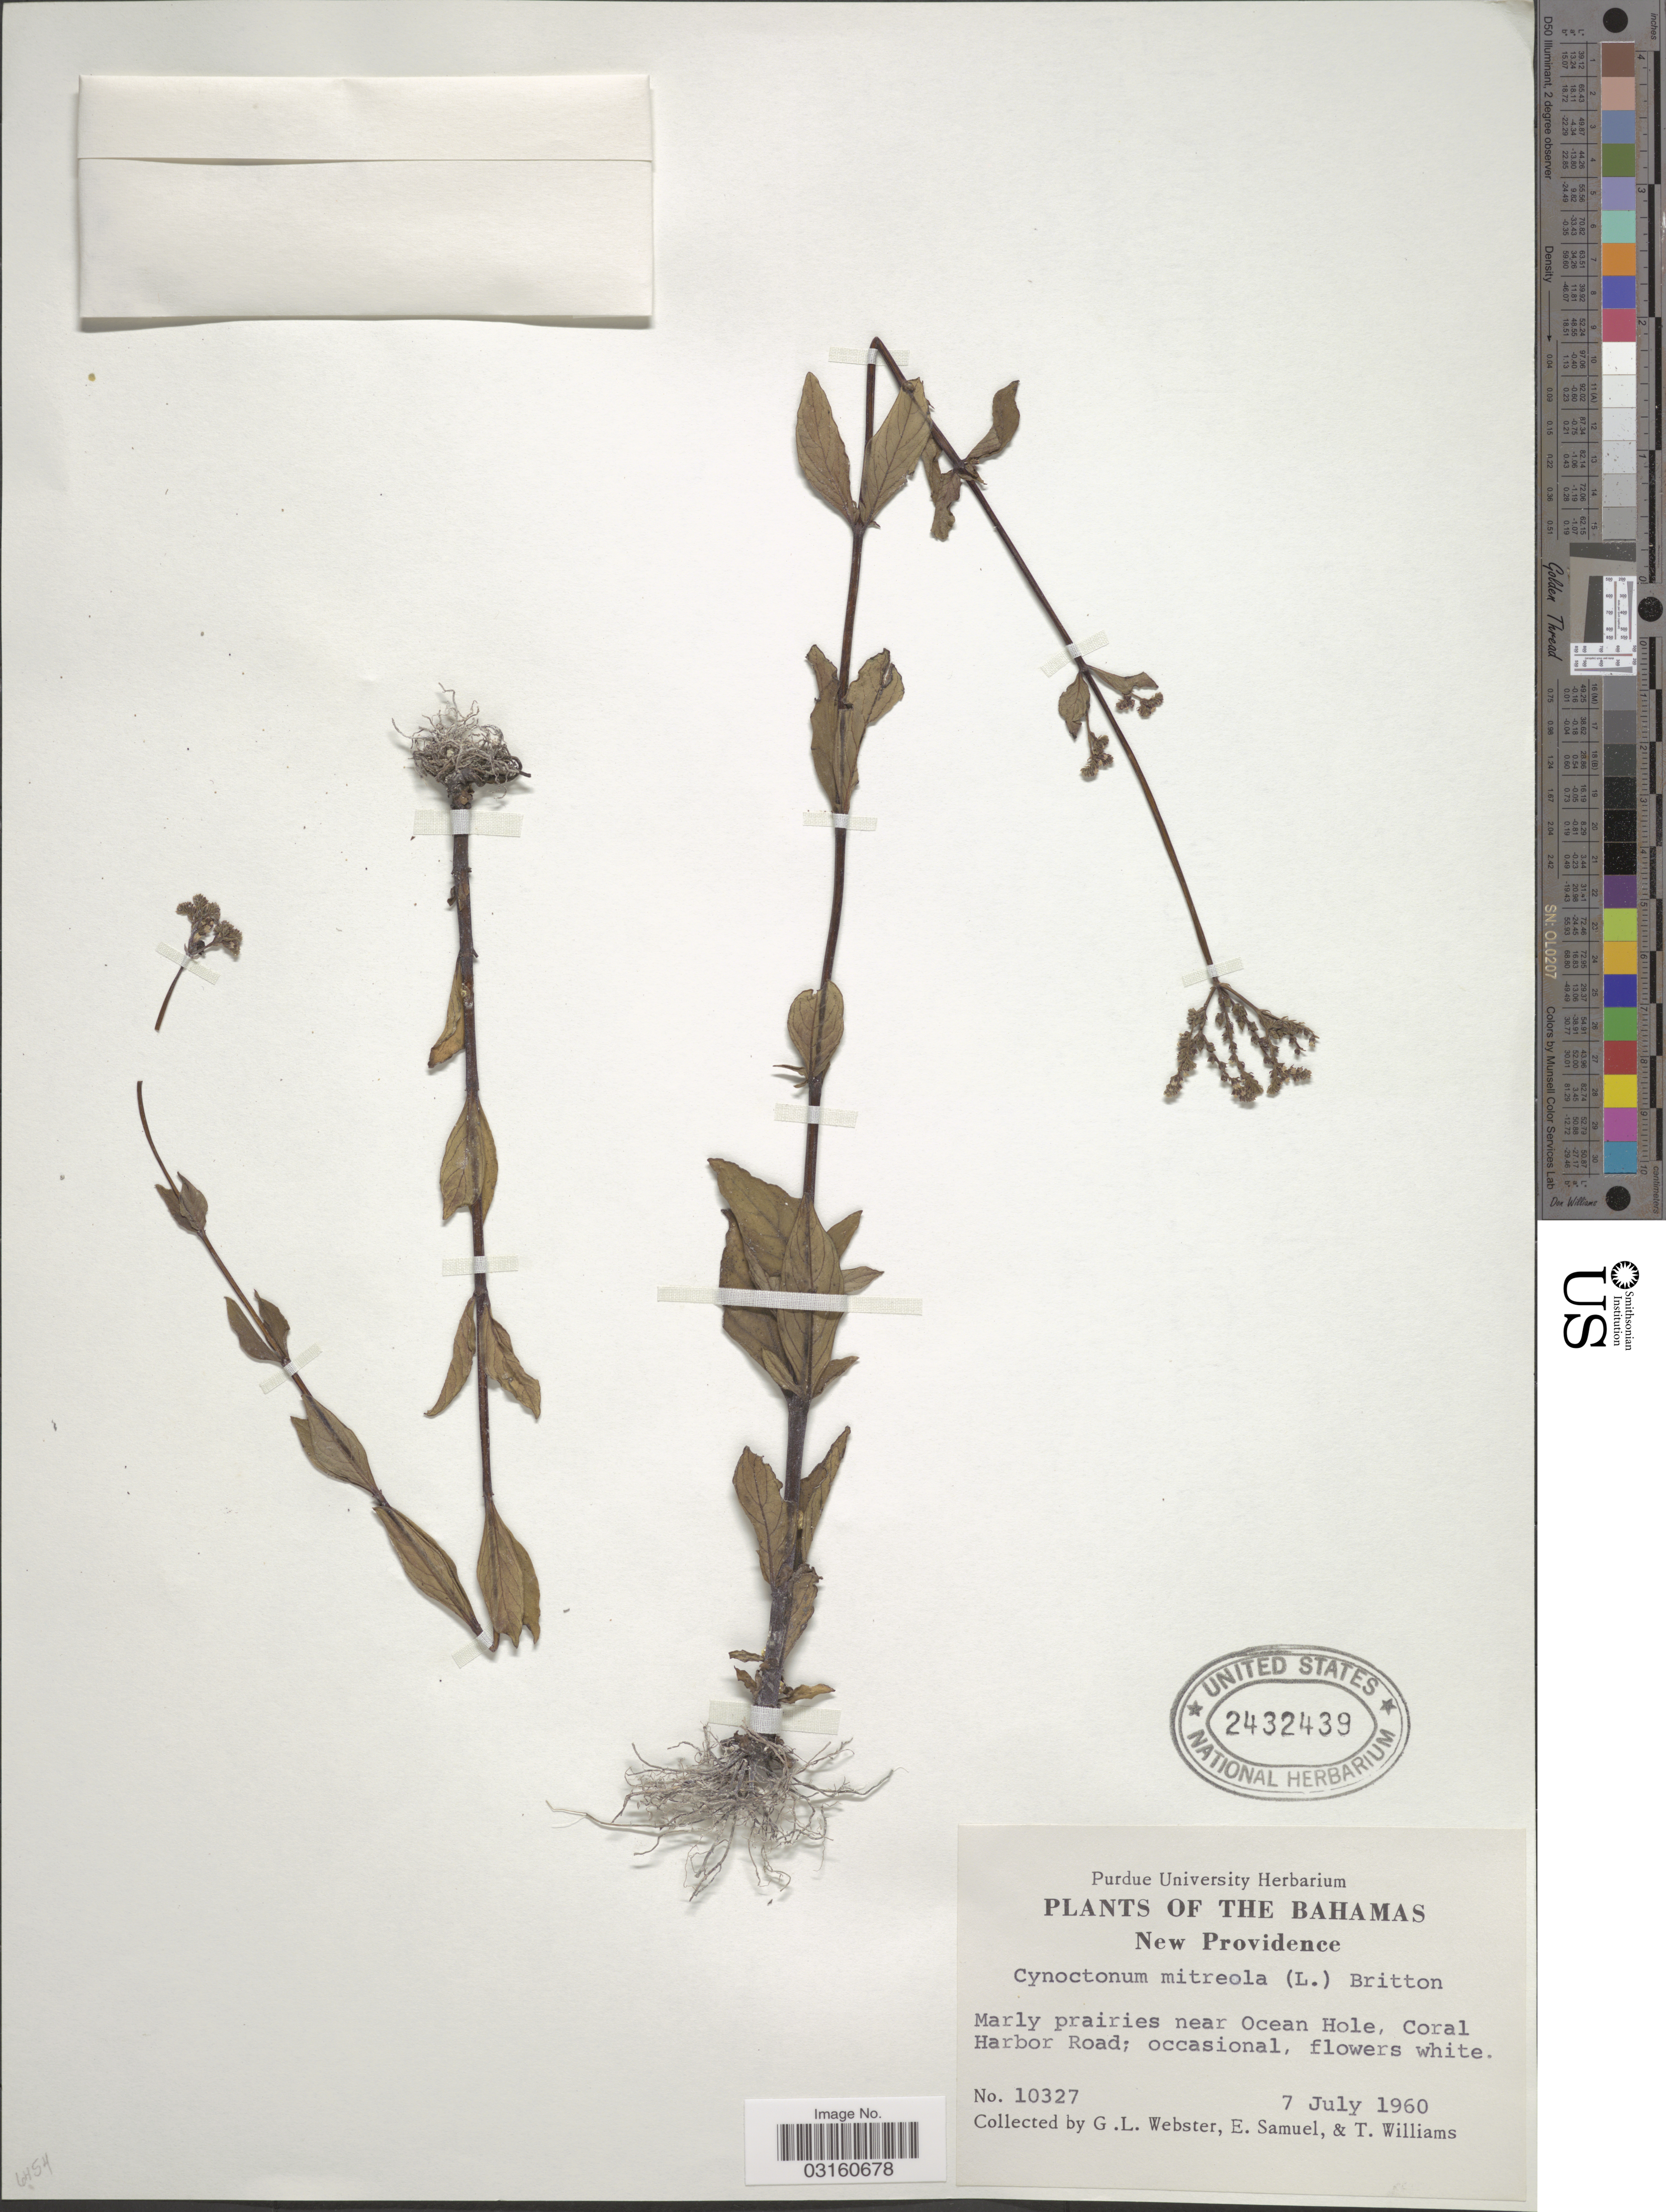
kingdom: Plantae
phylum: Tracheophyta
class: Magnoliopsida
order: Gentianales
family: Loganiaceae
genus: Mitreola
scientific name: Mitreola petiolata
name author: (J.F. Gmel.) Torr. & A. Gray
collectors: G. L. Webster, E. Samuel & T. Williams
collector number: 10327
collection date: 1960-07-07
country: Bahamas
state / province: New Providence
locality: Marly prairies near Ocean Hole, Coral Harbor Road.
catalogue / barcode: US 2432439